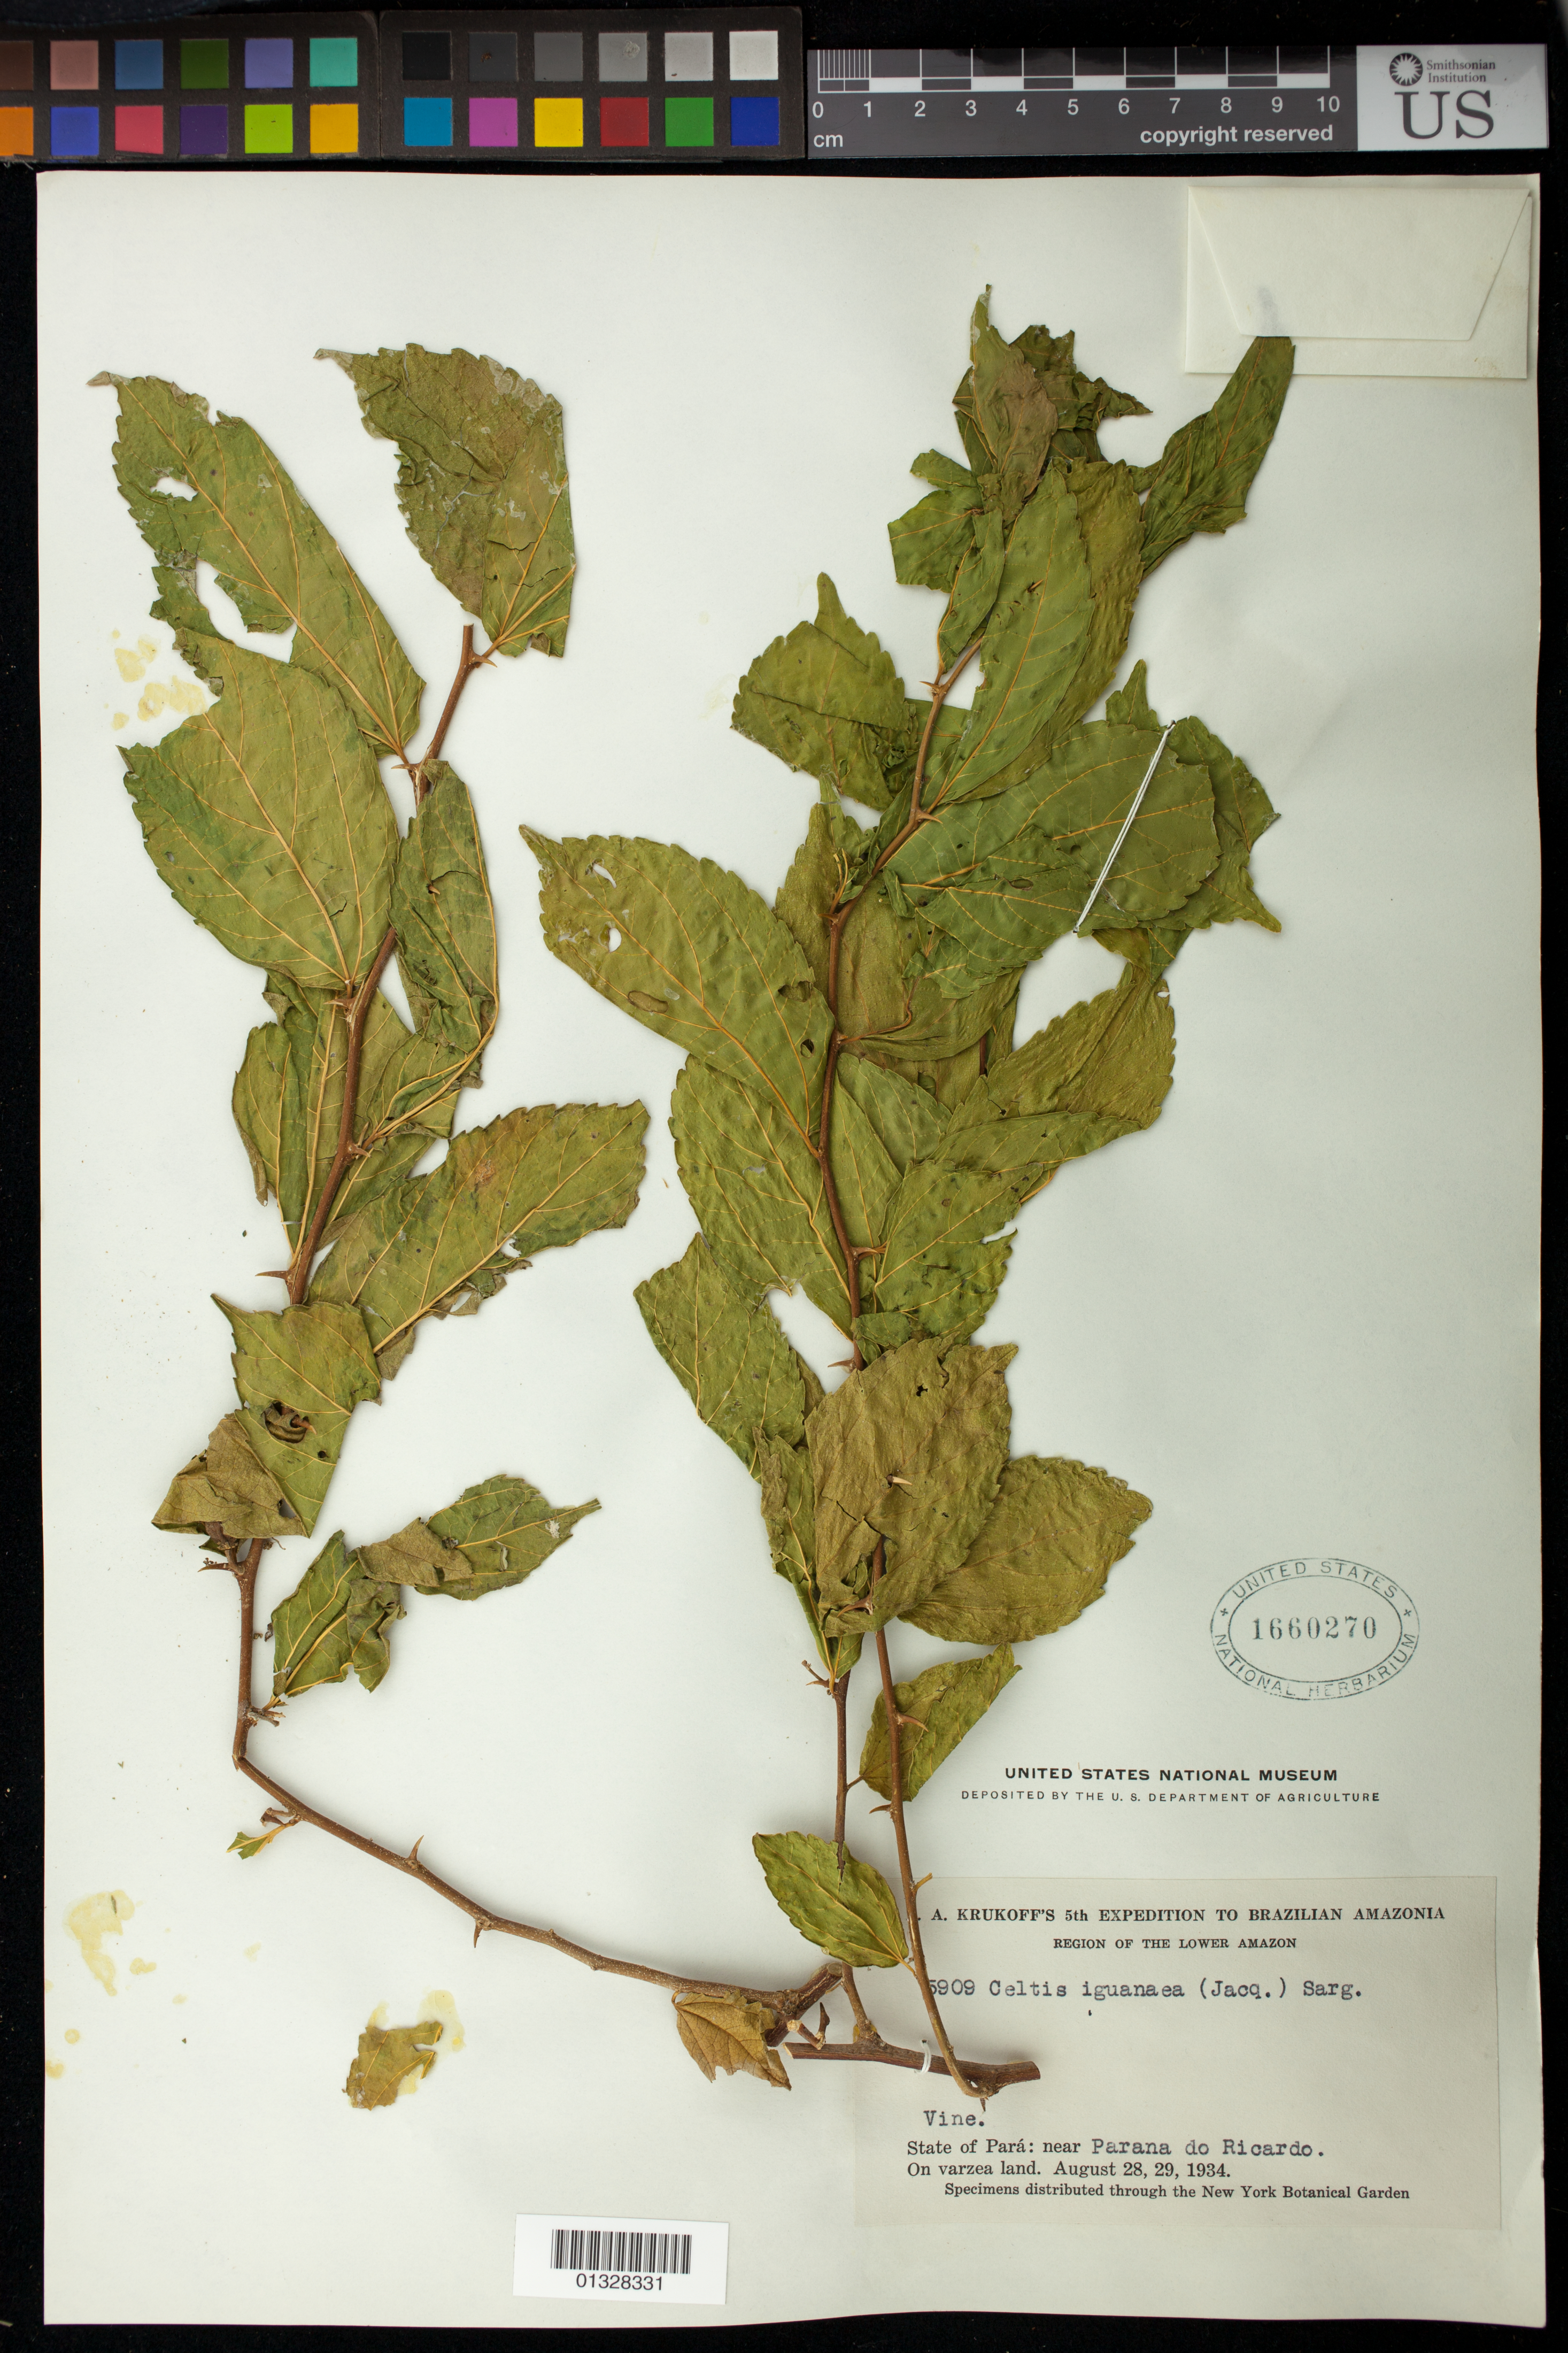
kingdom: Plantae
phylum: Tracheophyta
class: Magnoliopsida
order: Rosales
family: Cannabaceae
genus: Celtis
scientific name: Celtis iguanaea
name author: (Jacq.) Sarg.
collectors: B. A. Krukoff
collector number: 5909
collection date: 1934-08-28/1934-08-29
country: Brazil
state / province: Pernambuco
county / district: Santa Cruz do Capibaribe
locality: Near Paraná do Ricardo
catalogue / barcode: US 1660270